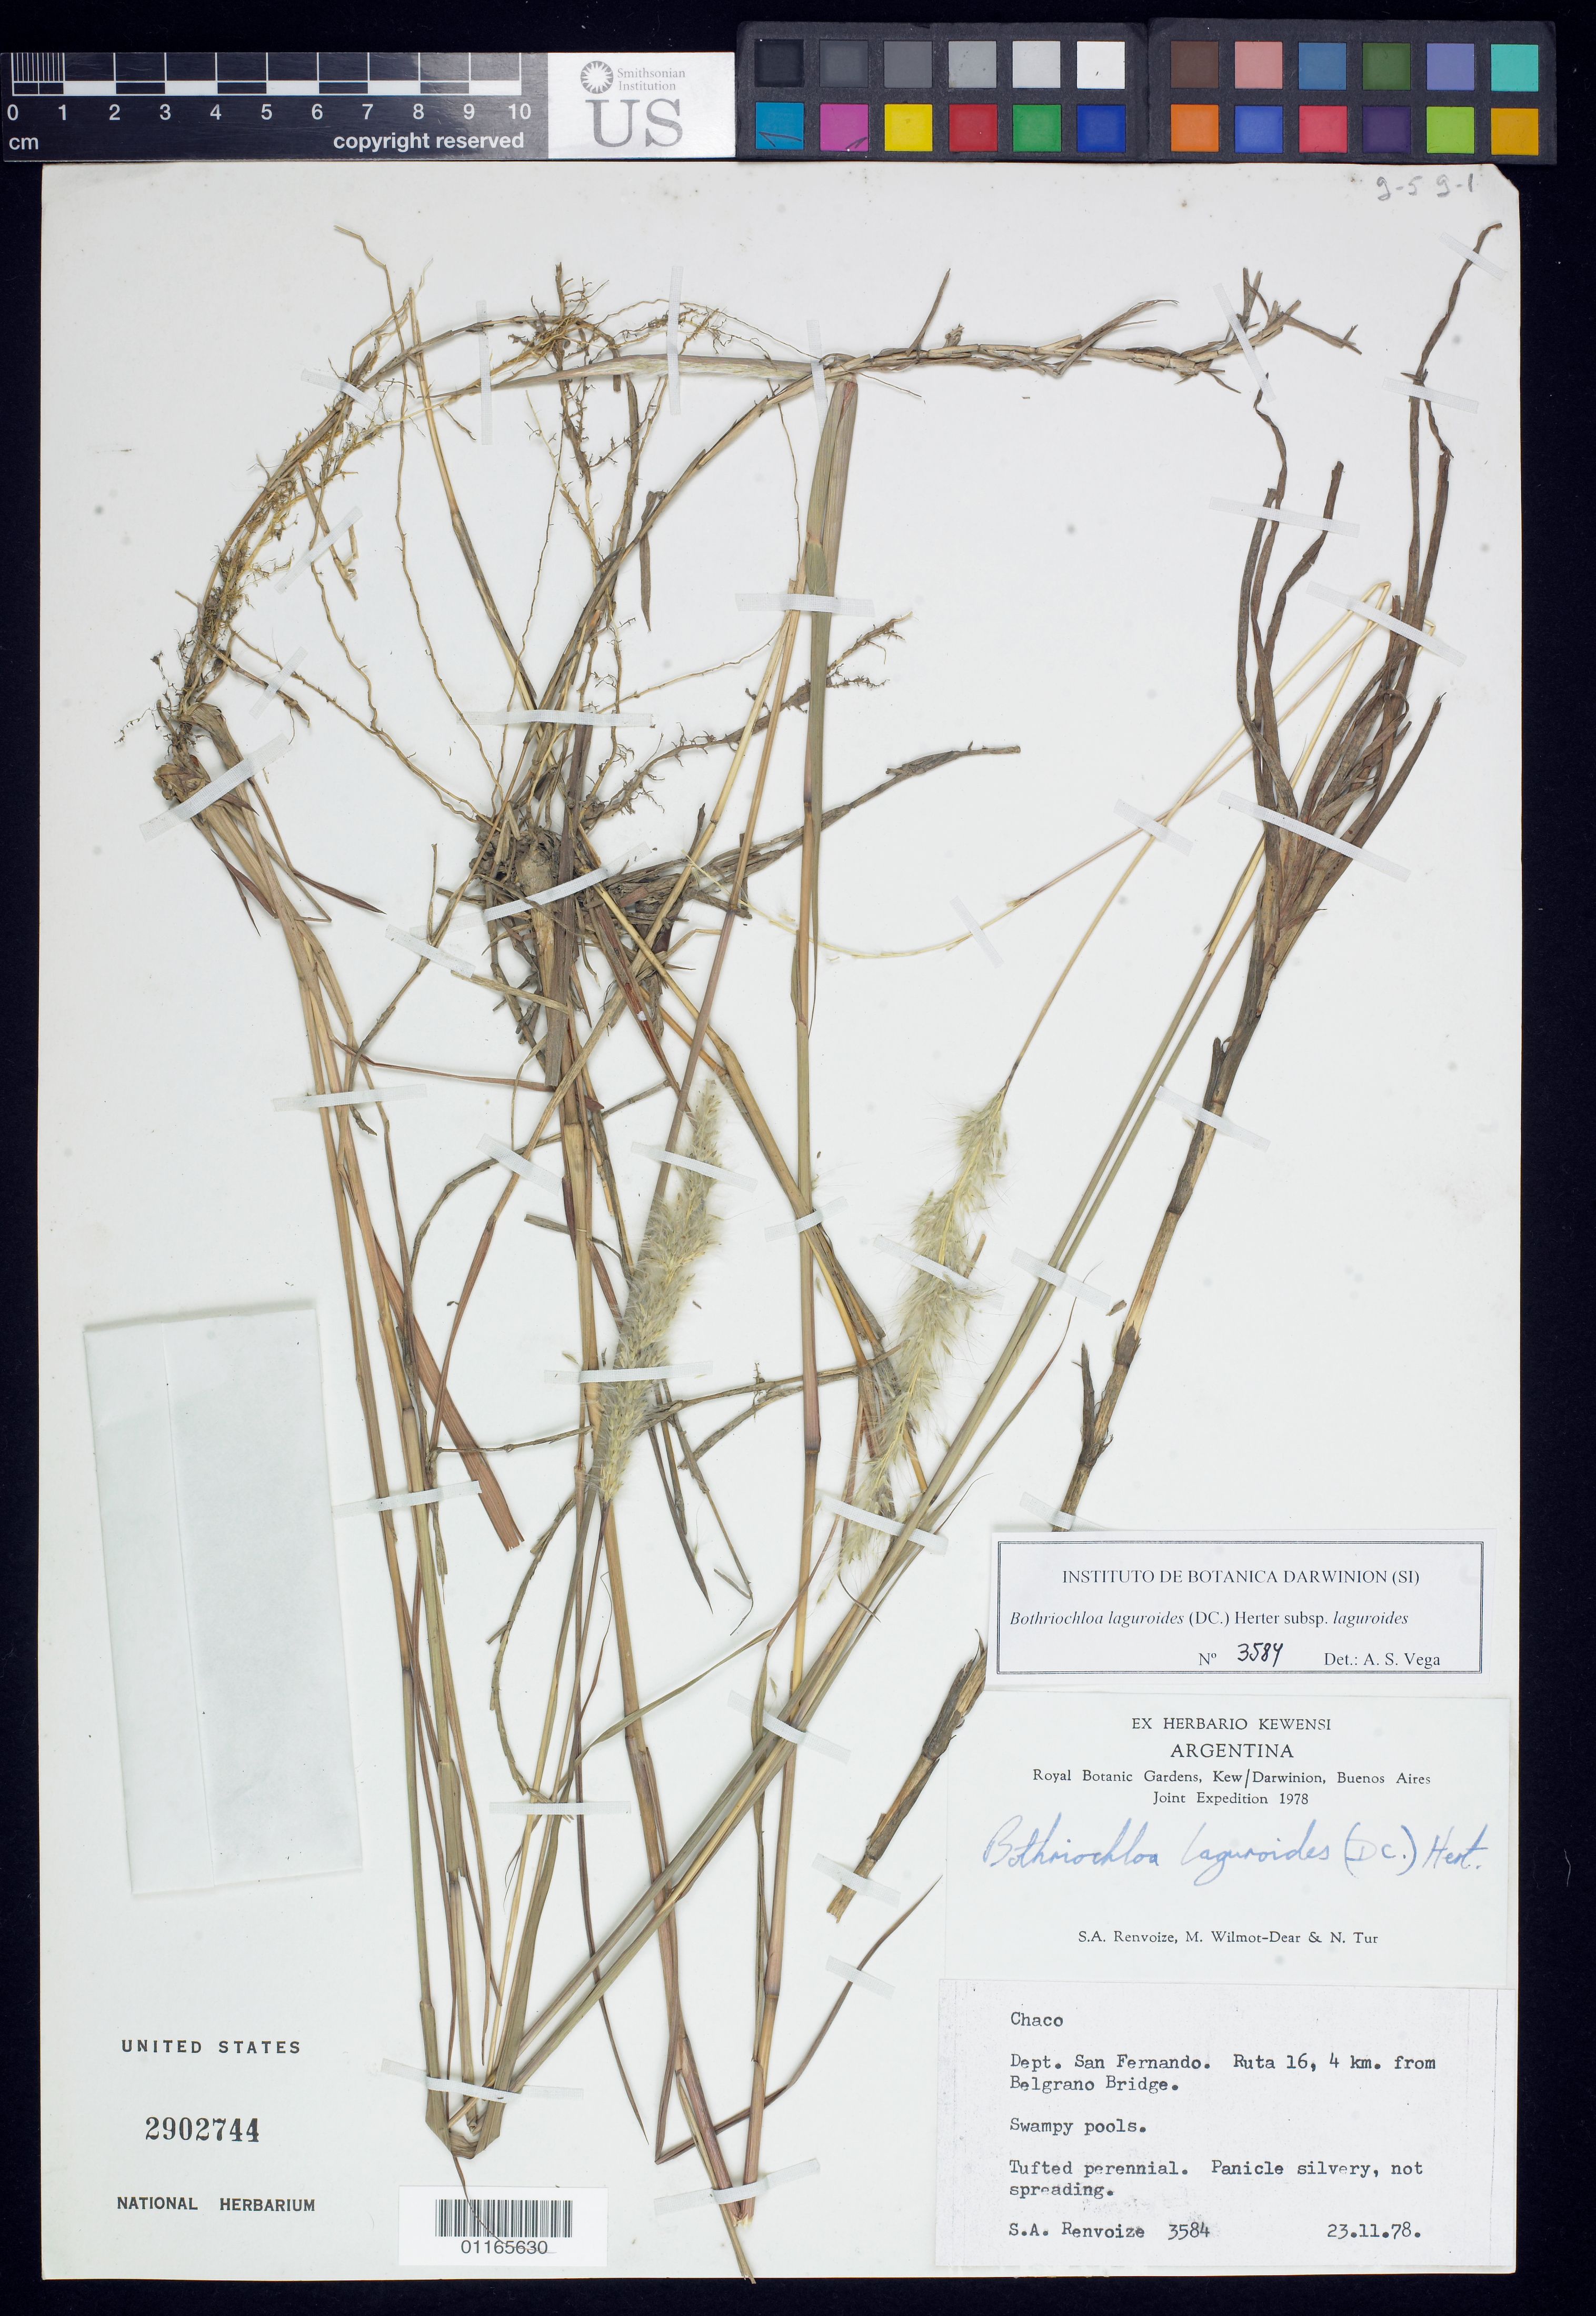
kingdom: Plantae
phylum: Tracheophyta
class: Liliopsida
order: Poales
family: Poaceae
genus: Bothriochloa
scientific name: Bothriochloa laguroides subsp. laguroides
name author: (DC.) Herter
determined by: Vega, A. S.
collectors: S. A. Renvoize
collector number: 3584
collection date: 1978-11-23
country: Argentina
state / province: Chaco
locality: Dept. San Fernando. Ruta 16, 4 km. from Belgrano Bridge.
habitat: Swampy pools. Tufted perennial. Panicle silvery, not spreading.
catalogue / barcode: US 2902744